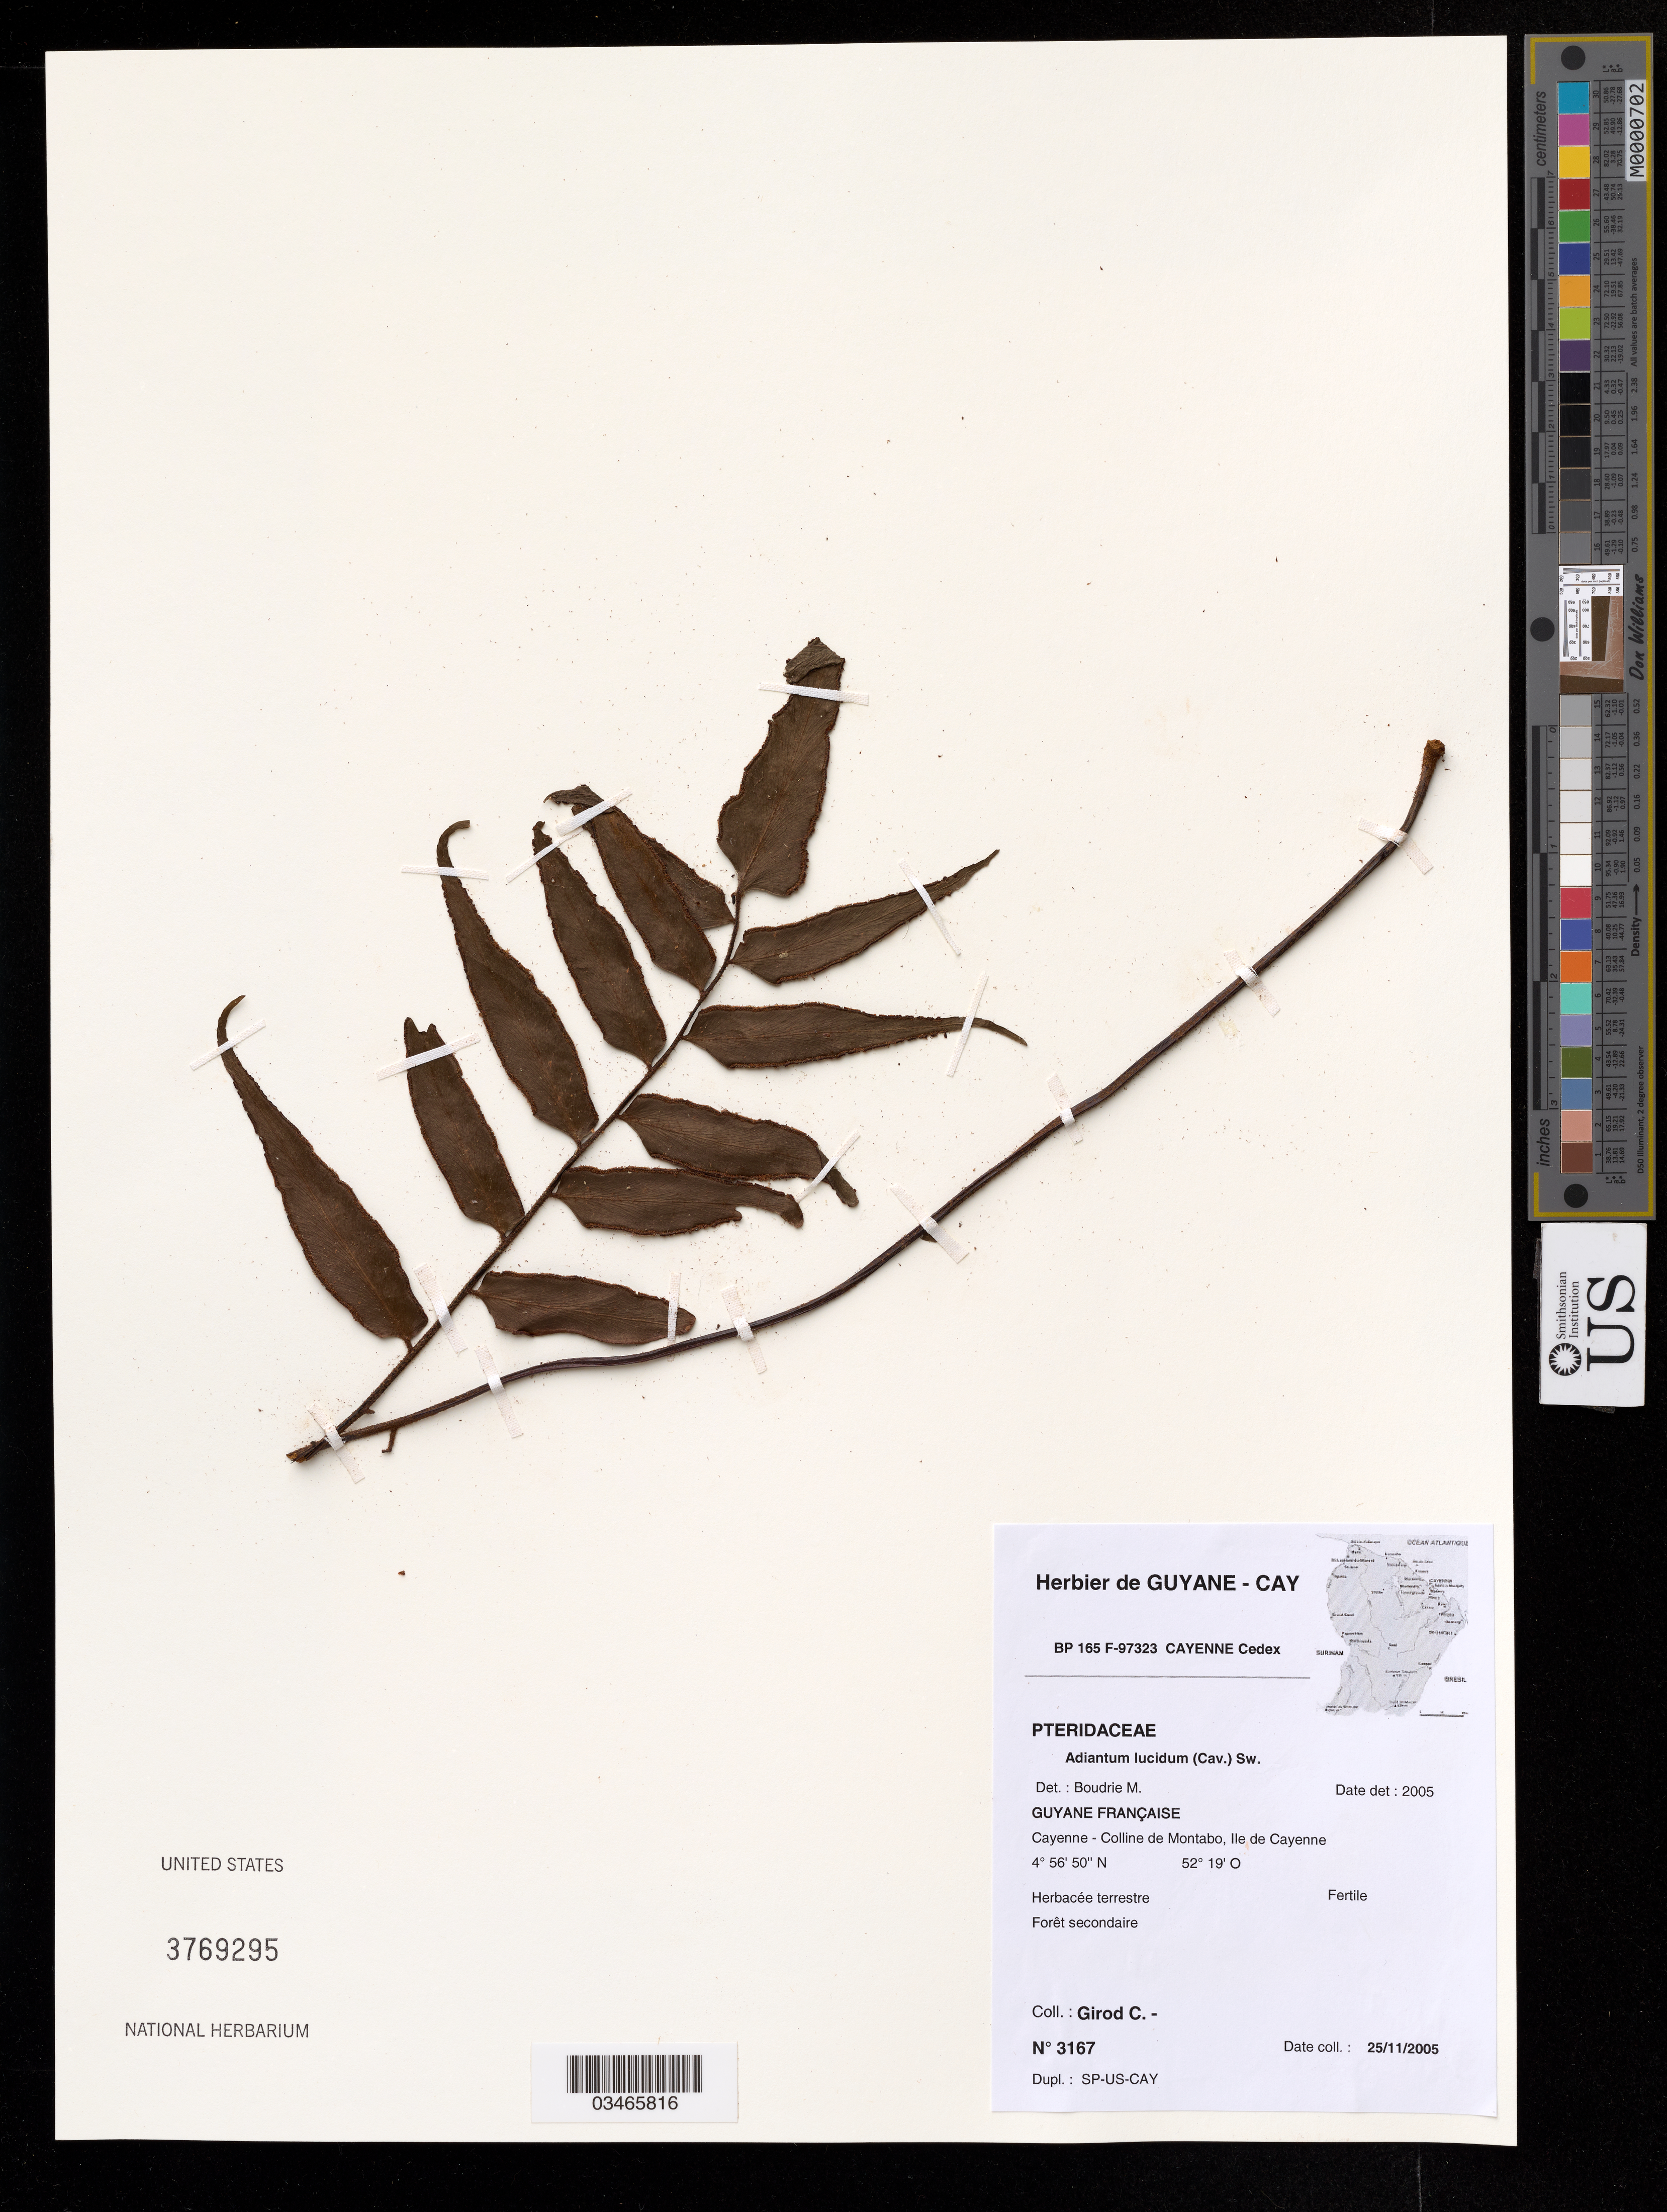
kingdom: Plantae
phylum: Tracheophyta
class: Polypodiopsida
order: Polypodiales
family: Pteridaceae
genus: Adiantum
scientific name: Adiantum lucidum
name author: (Cav.) Sw.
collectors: C. Girod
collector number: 3167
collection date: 2005-11-25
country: French Guiana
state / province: Cayenne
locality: Colline de Montabo, Ile de Cayenne.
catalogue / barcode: US 3769295